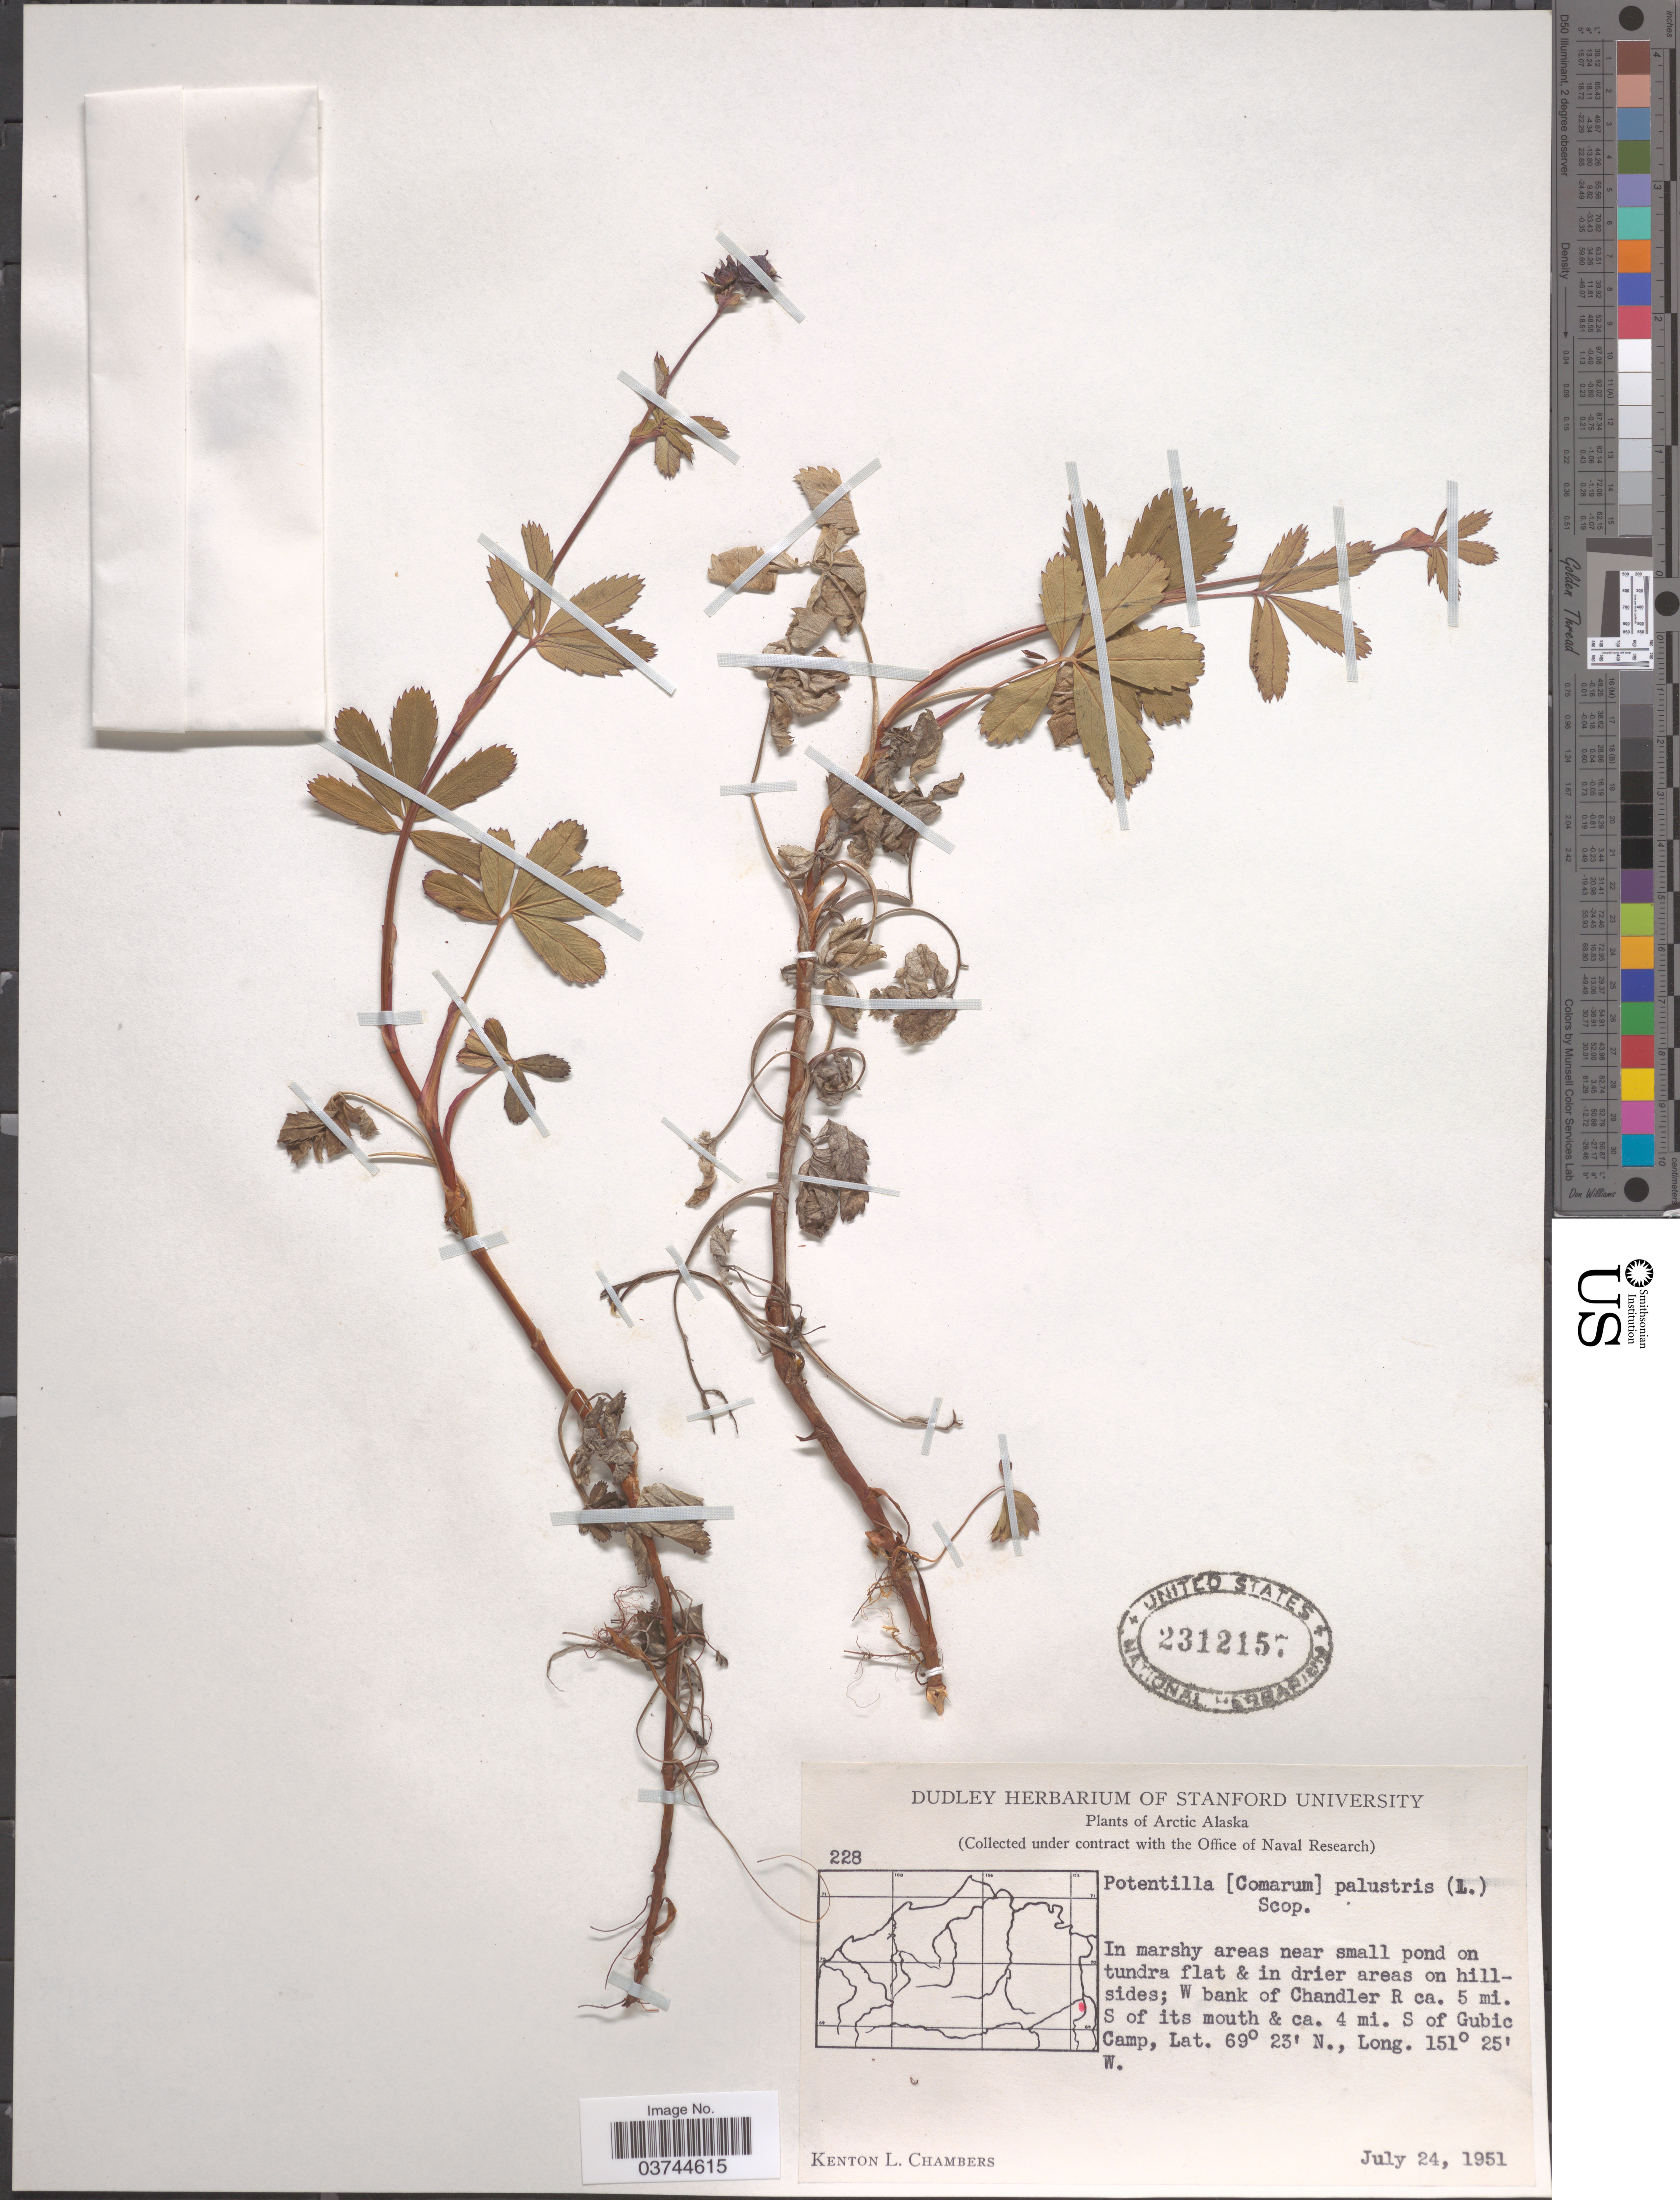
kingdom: Plantae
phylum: Tracheophyta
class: Magnoliopsida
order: Rosales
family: Rosaceae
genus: Comarum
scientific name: Comarum palustre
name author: L.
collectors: K. L. Chambers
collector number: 228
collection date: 1951-07-24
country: United States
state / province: Alaska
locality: Arctic Alaska. Near small pond on tundra flat & in drier areas on hillsides; W bank of Chandler R ca. 5 mi. S of its mouth & ca. 4 mi. S of Gubic Camp.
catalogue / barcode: US 2312157